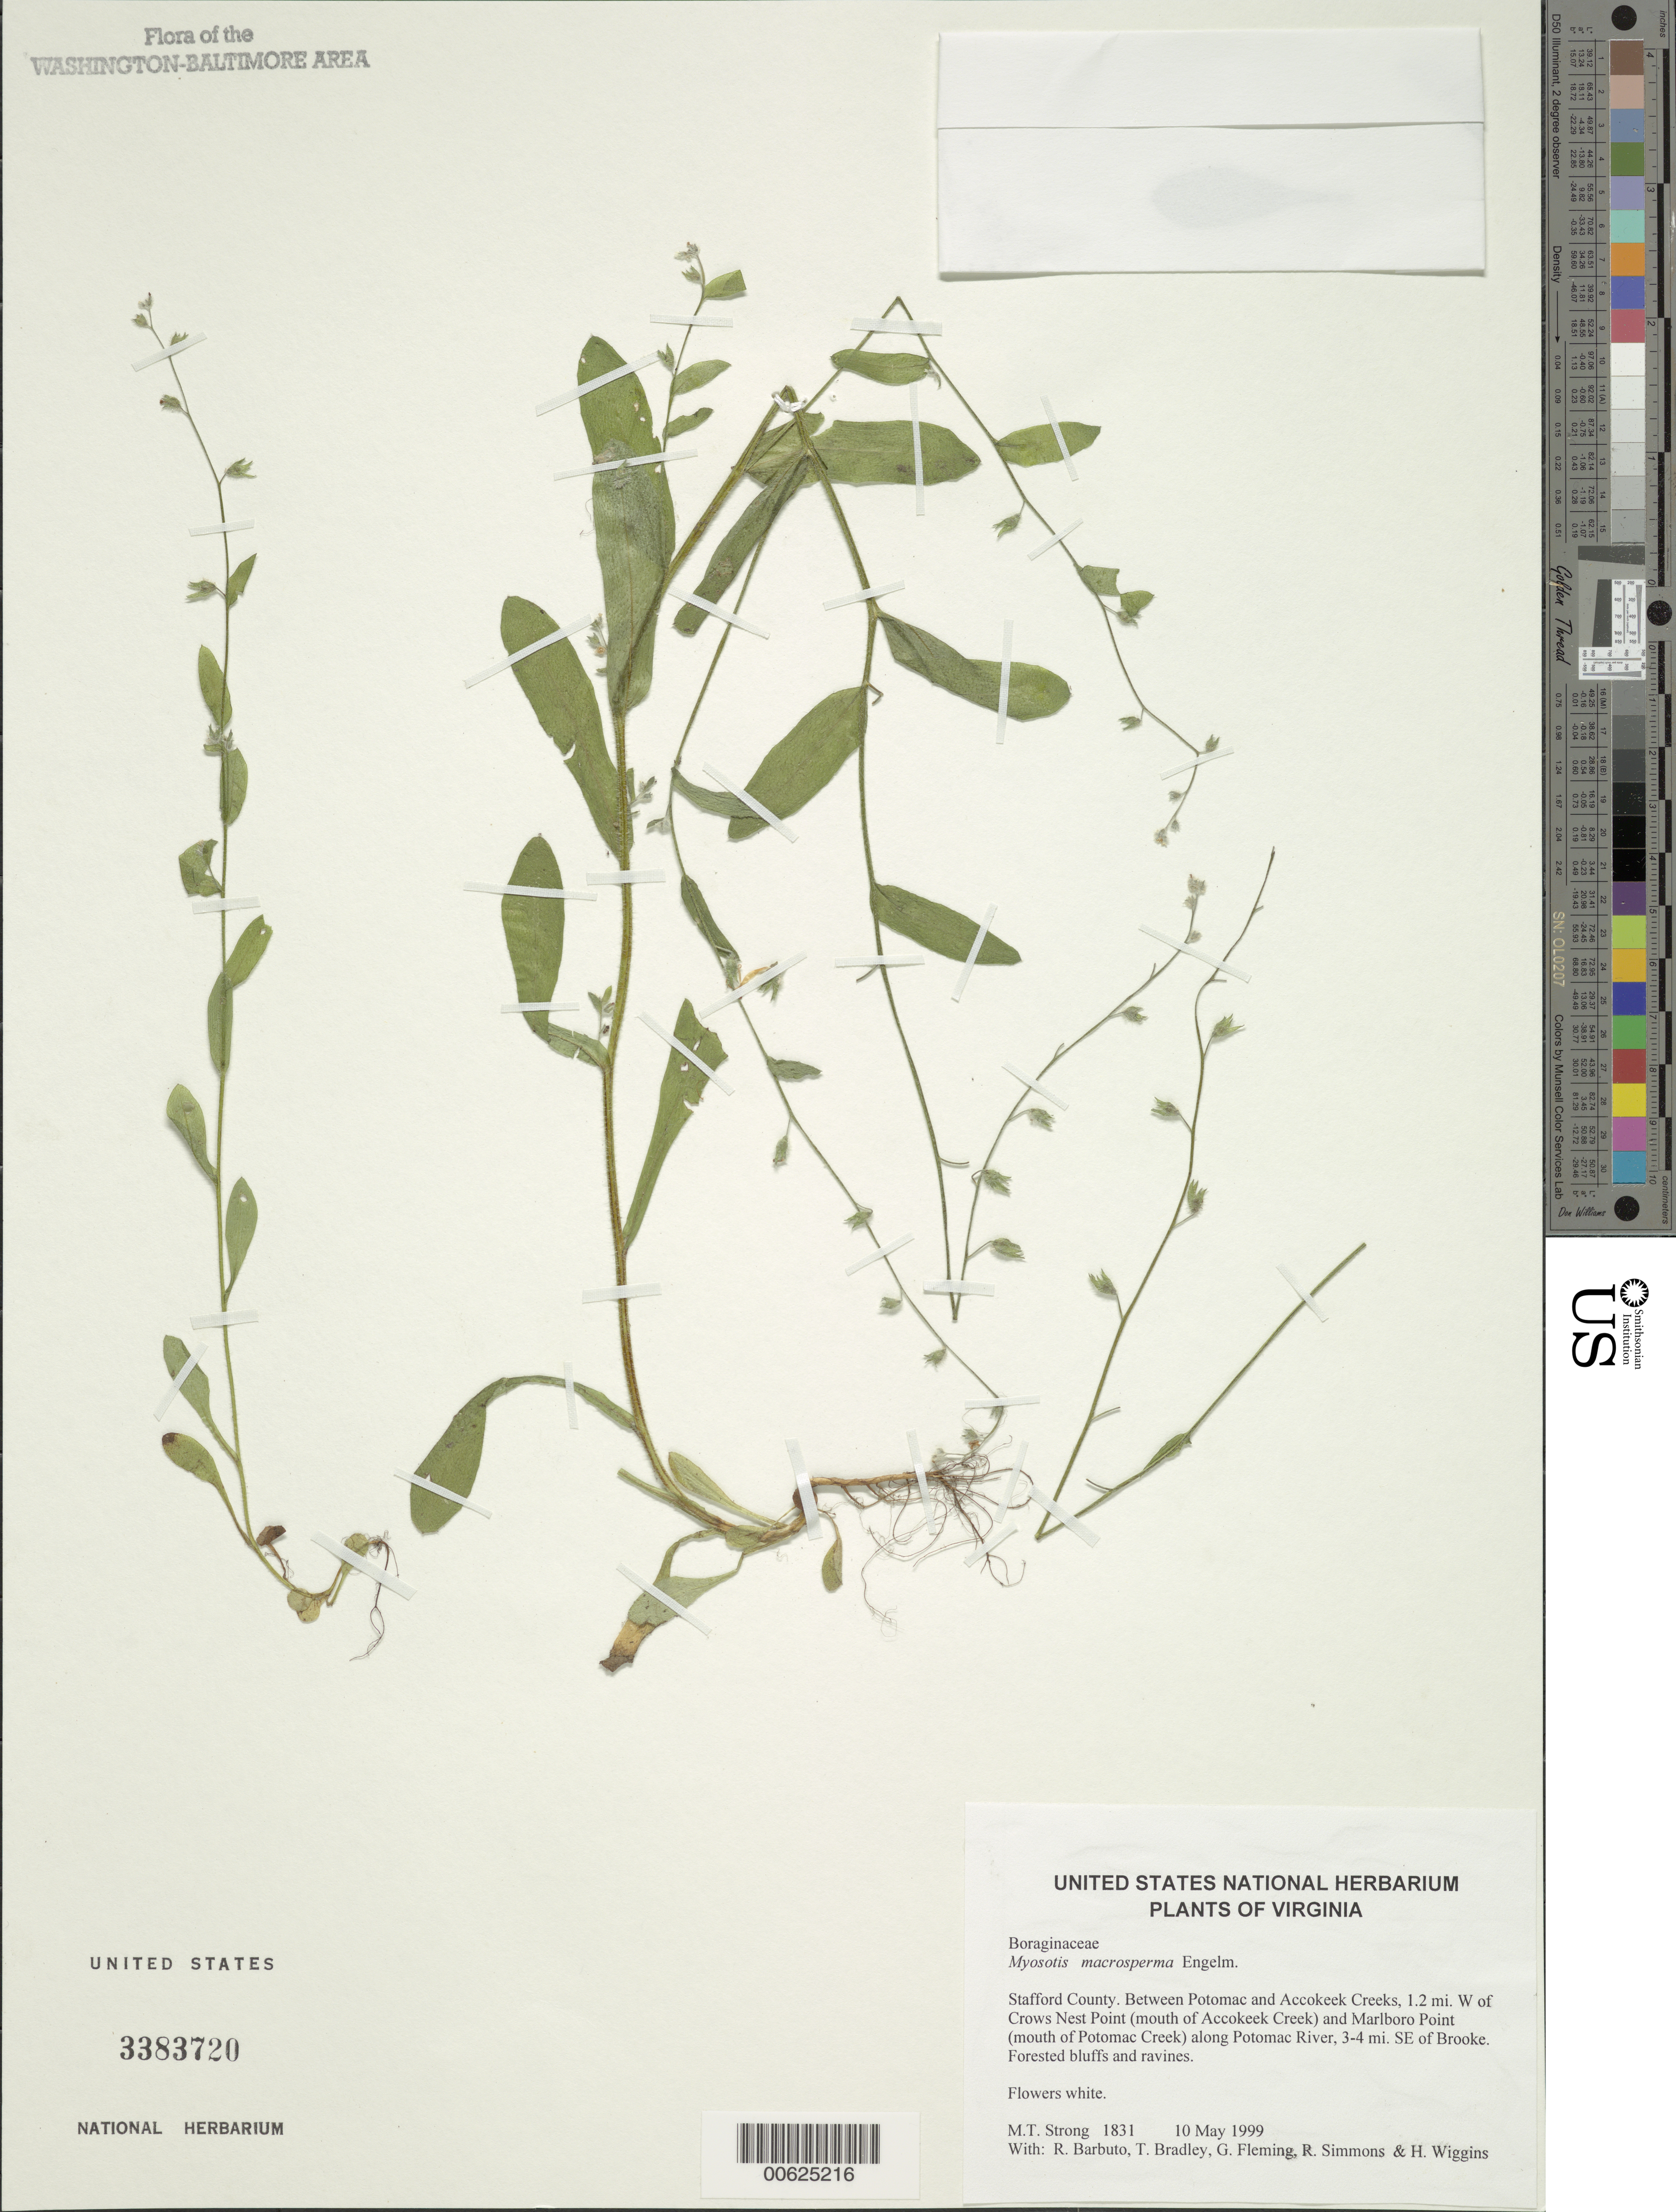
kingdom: Plantae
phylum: Tracheophyta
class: Magnoliopsida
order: Boraginales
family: Boraginaceae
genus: Myosotis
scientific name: Myosotis macrosperma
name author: Engelm.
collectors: M. T. Strong, R. Barbuto, T. Bradley, G. Fleming, R. Simmons & H. Wiggins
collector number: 1831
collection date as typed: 10 May 1999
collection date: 1999-05-10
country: United States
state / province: Virginia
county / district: Stafford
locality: Between Potomac and Accokeek Creeks, 1.2 mi. W of Crows Nest Point (mouth of Accokeek Creek) and Marlboro Point (mouth of Potomac Creek) along Potomac River, 3-4 mi. SE of Brooke.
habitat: Forested bluffs and ravines.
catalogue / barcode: US 3383720